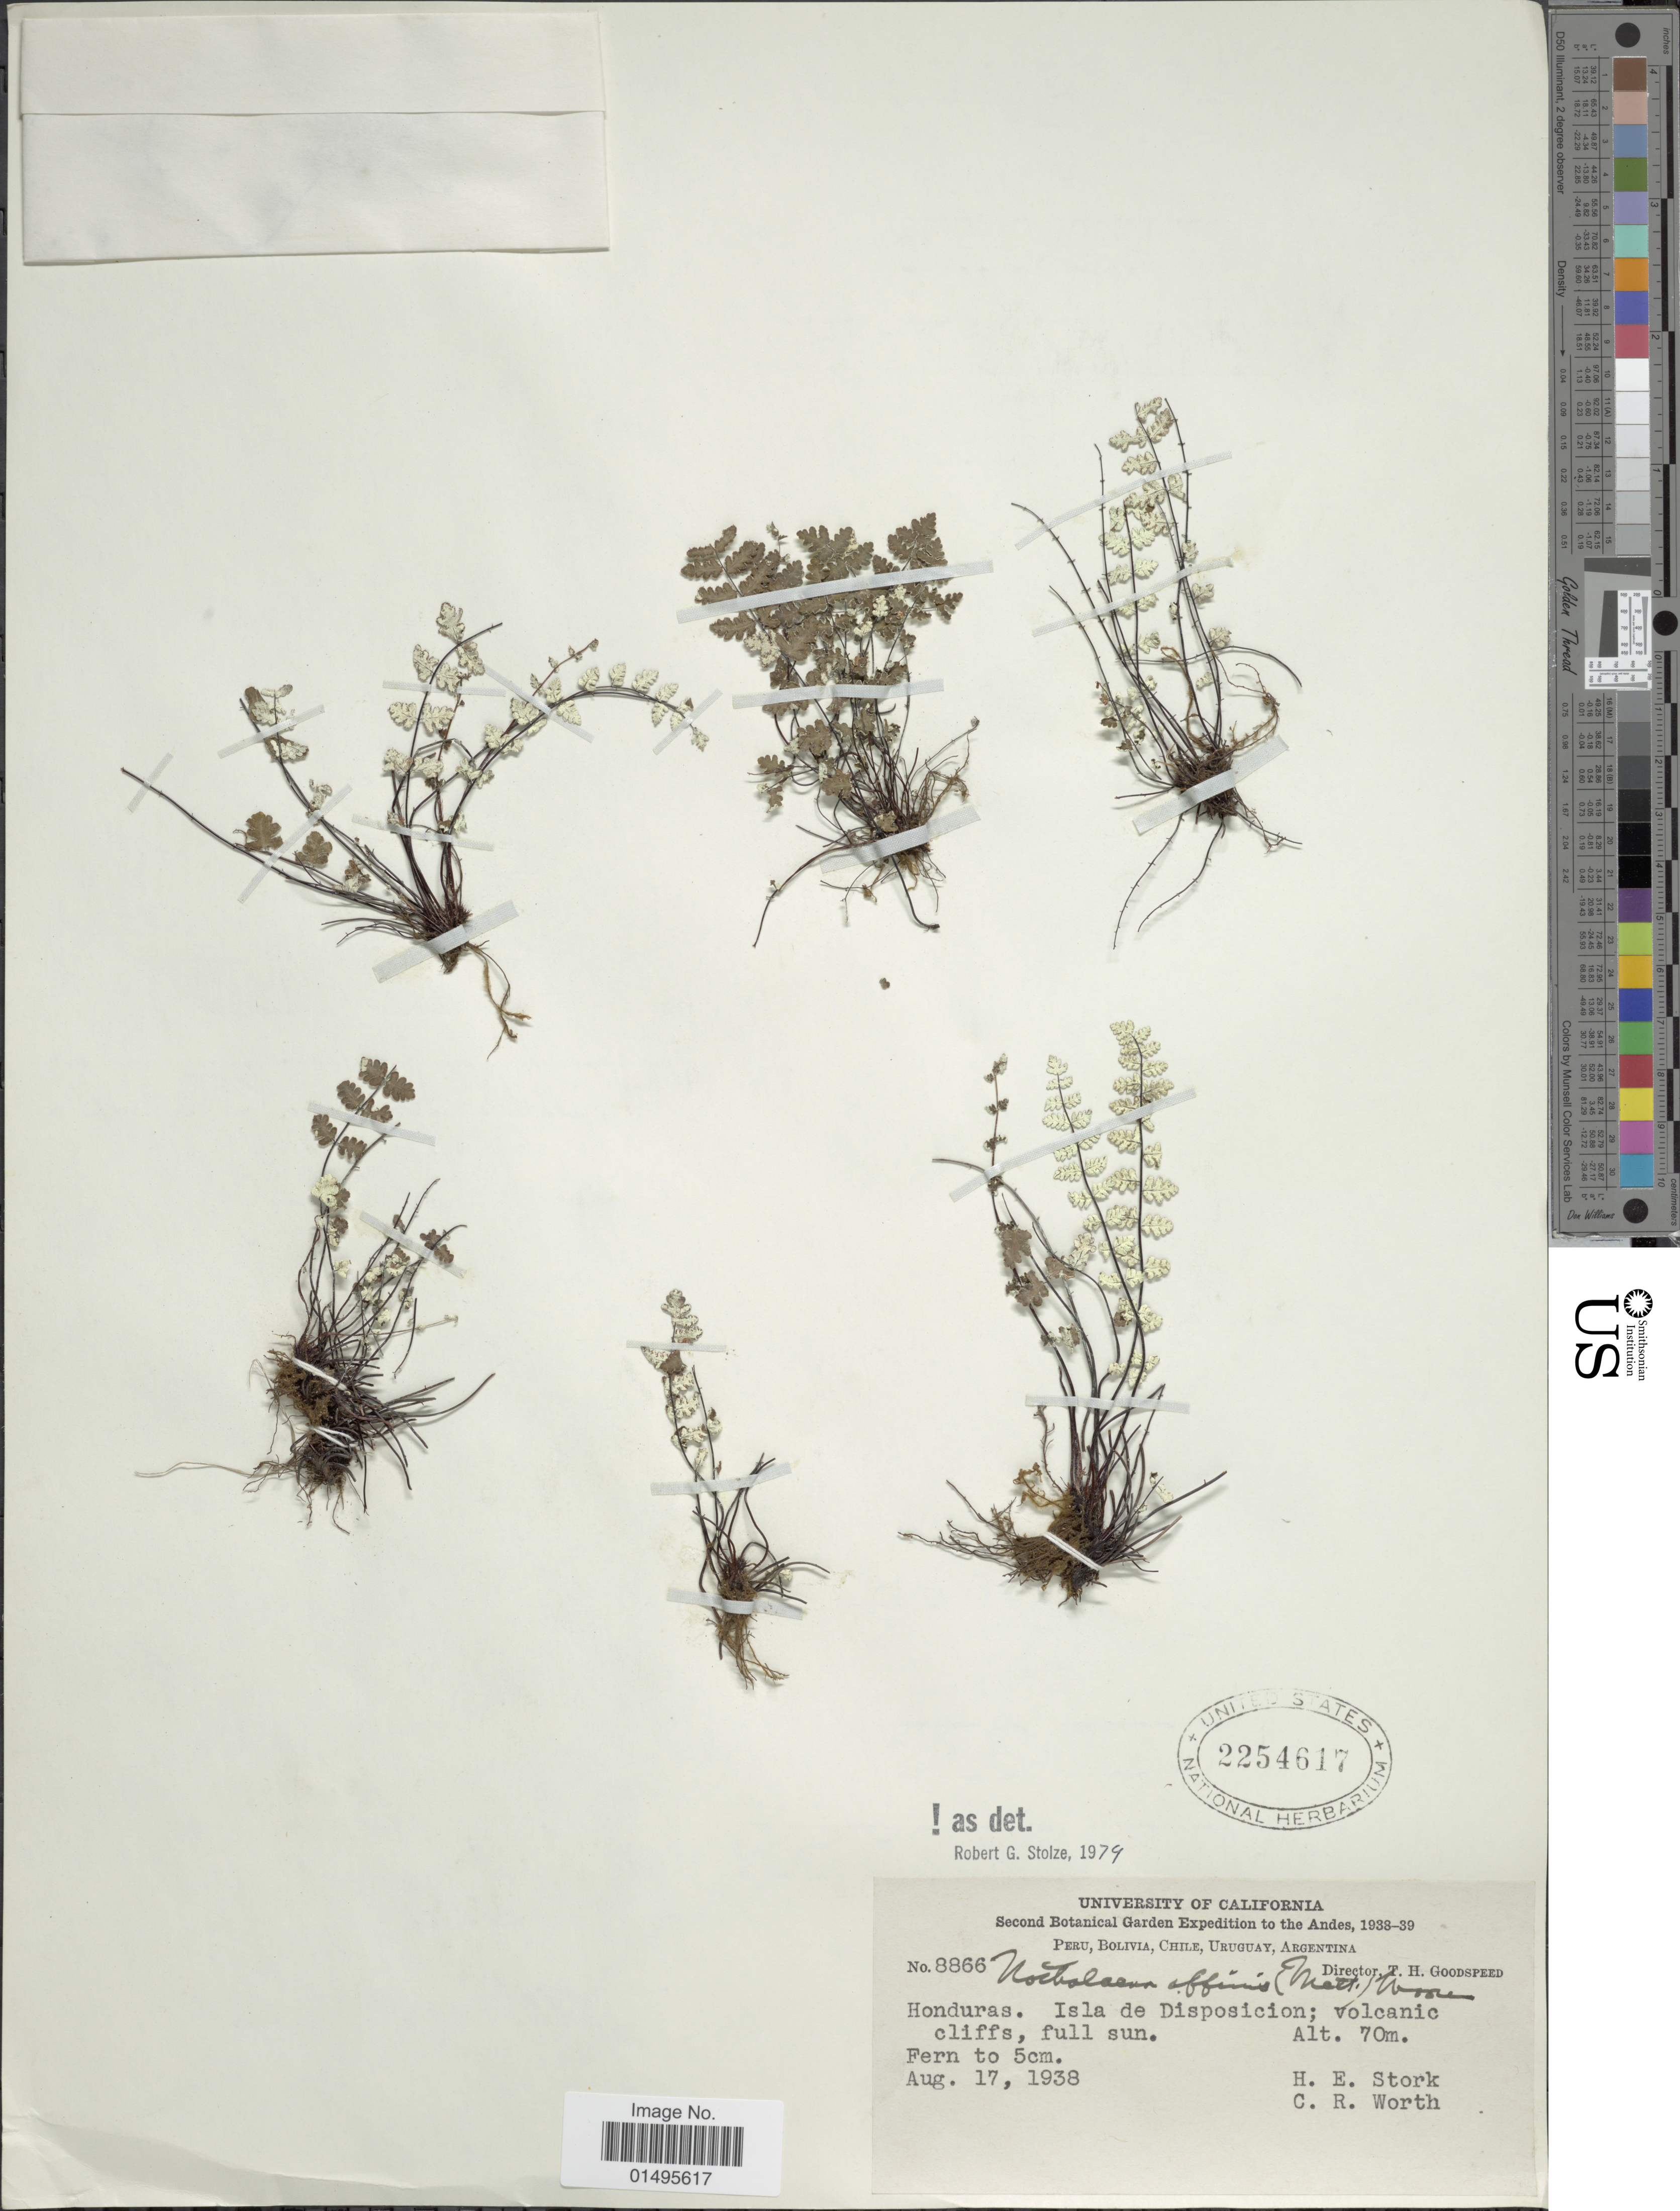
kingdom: Plantae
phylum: Tracheophyta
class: Polypodiopsida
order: Polypodiales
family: Pteridaceae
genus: Notholaena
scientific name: Notholaena affinis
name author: (Ekman) T. Moore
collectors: H. E. Stork & C. R. Worth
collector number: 8866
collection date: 1938-08-17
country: Honduras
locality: Isla de Disposicion; volcanic cliffs.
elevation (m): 70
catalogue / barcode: US 2254617